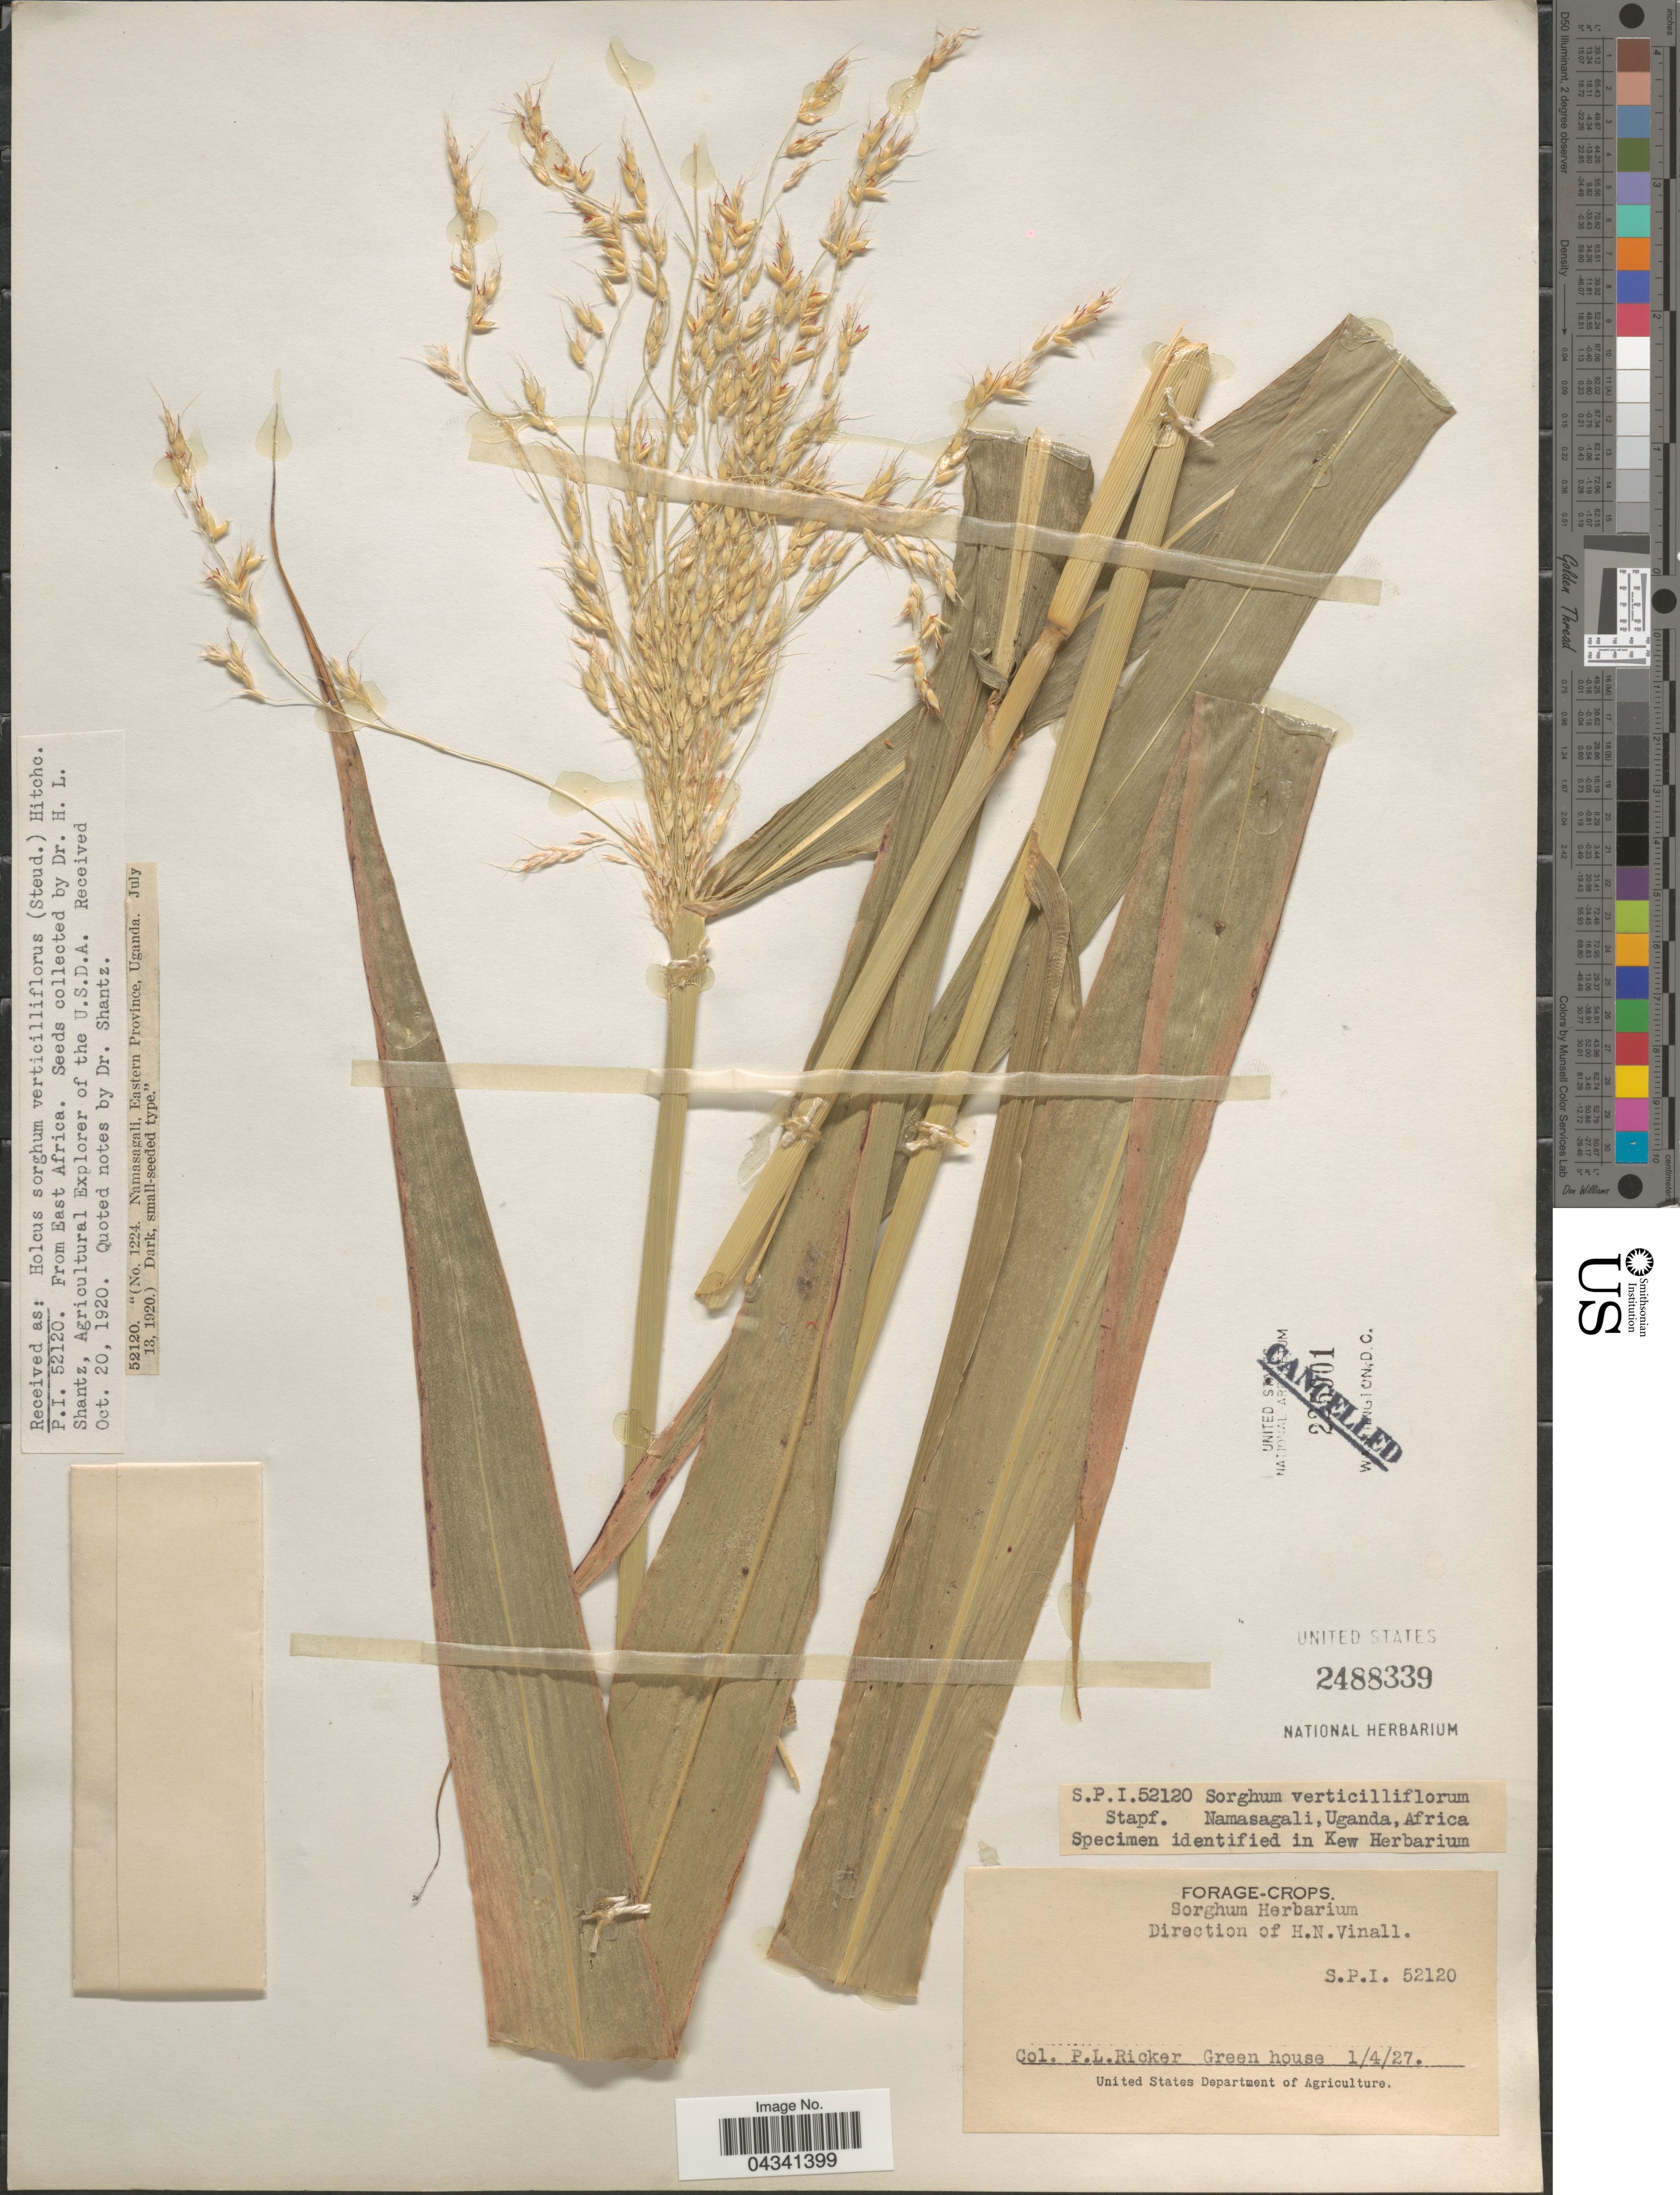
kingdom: Plantae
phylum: Tracheophyta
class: Liliopsida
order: Poales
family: Poaceae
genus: Sorghum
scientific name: Sorghum arundinaceum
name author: (Desv.) Stapf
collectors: P. Ricker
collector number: S.P.I. 52120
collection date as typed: Transcribed d/m/y: 1/4/27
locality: Green house.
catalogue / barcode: US 2488339